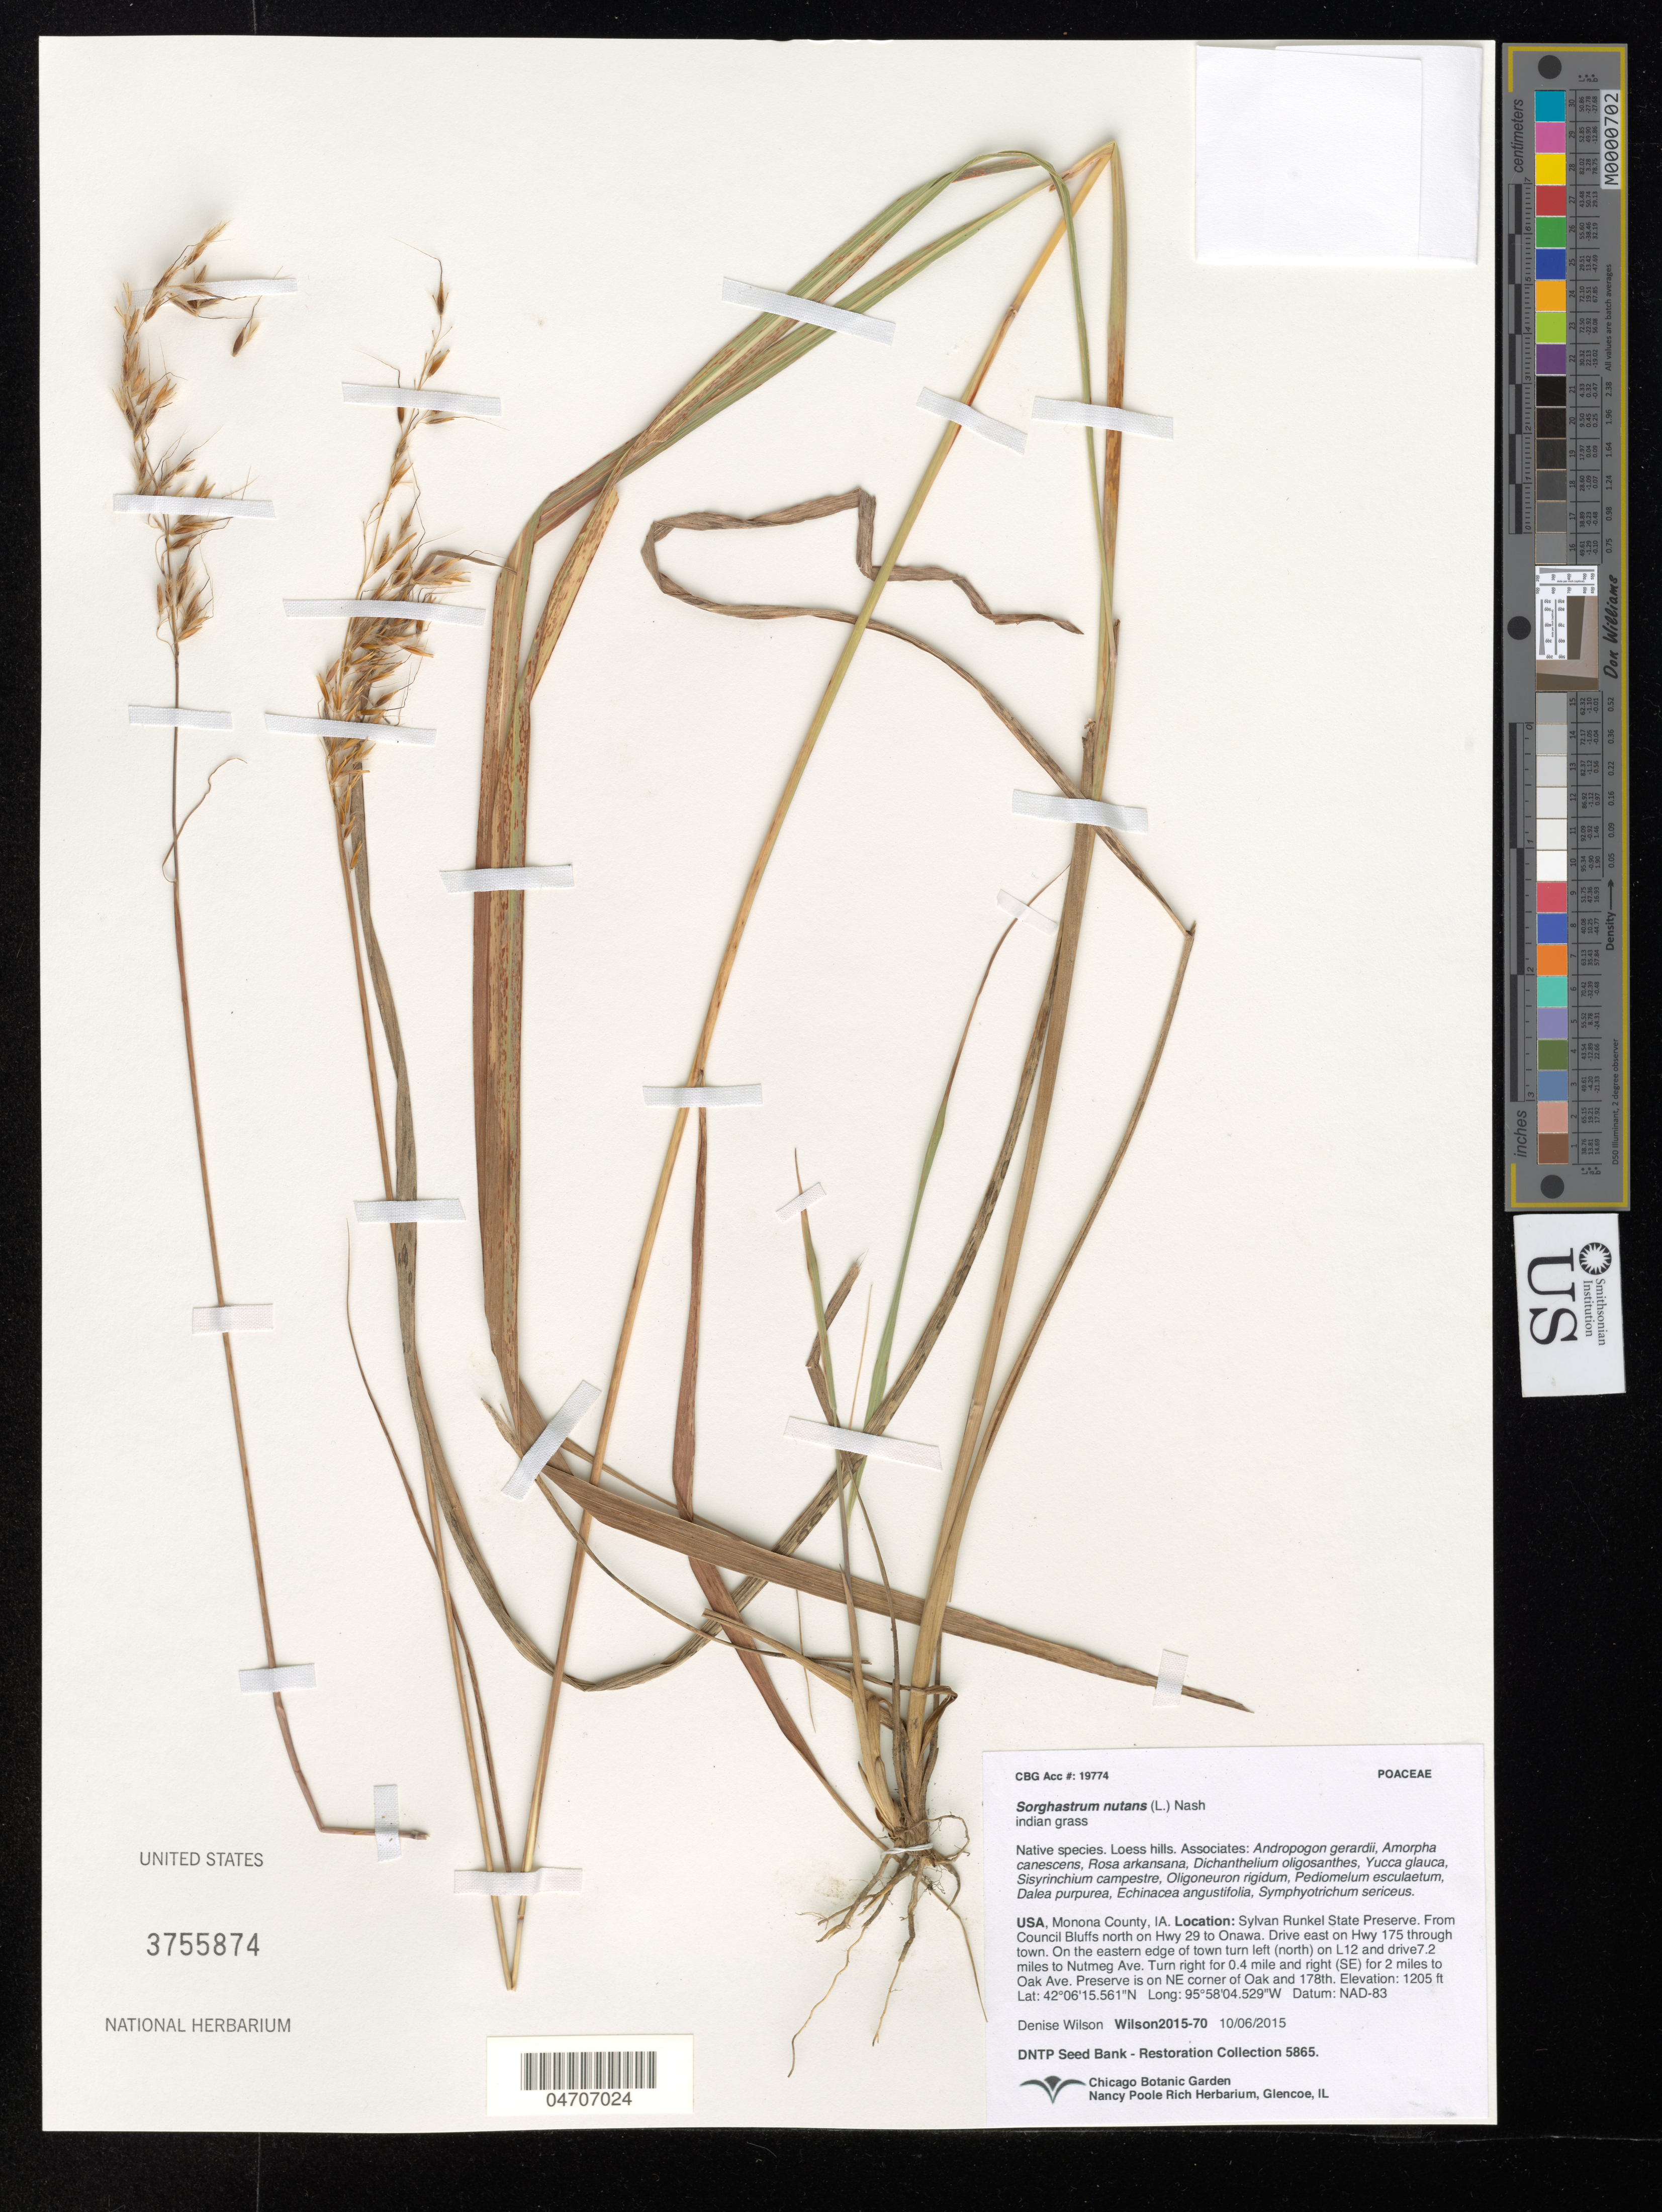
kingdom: Plantae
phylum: Tracheophyta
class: Liliopsida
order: Poales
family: Poaceae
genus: Sorghastrum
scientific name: Sorghastrum nutans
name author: (L.) Nash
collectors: D. Wilson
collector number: Wilson2015-70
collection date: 2015-10-06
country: United States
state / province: Iowa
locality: Monona County. Sylvan Runkel State Preserve. From Council Bluffs north on Hwy 29 to Onawa. Drive east on Hwy 175 through town. On the eastern edge of town turn left (north) on L12 and drive7.2 miles to Nutmeg Ave. Turn right for 0.4 mile and right (SE) for 2 miles to Oak Ave. Preserve is on NE corner of Oak and 178th.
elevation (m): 367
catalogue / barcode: US 3755874